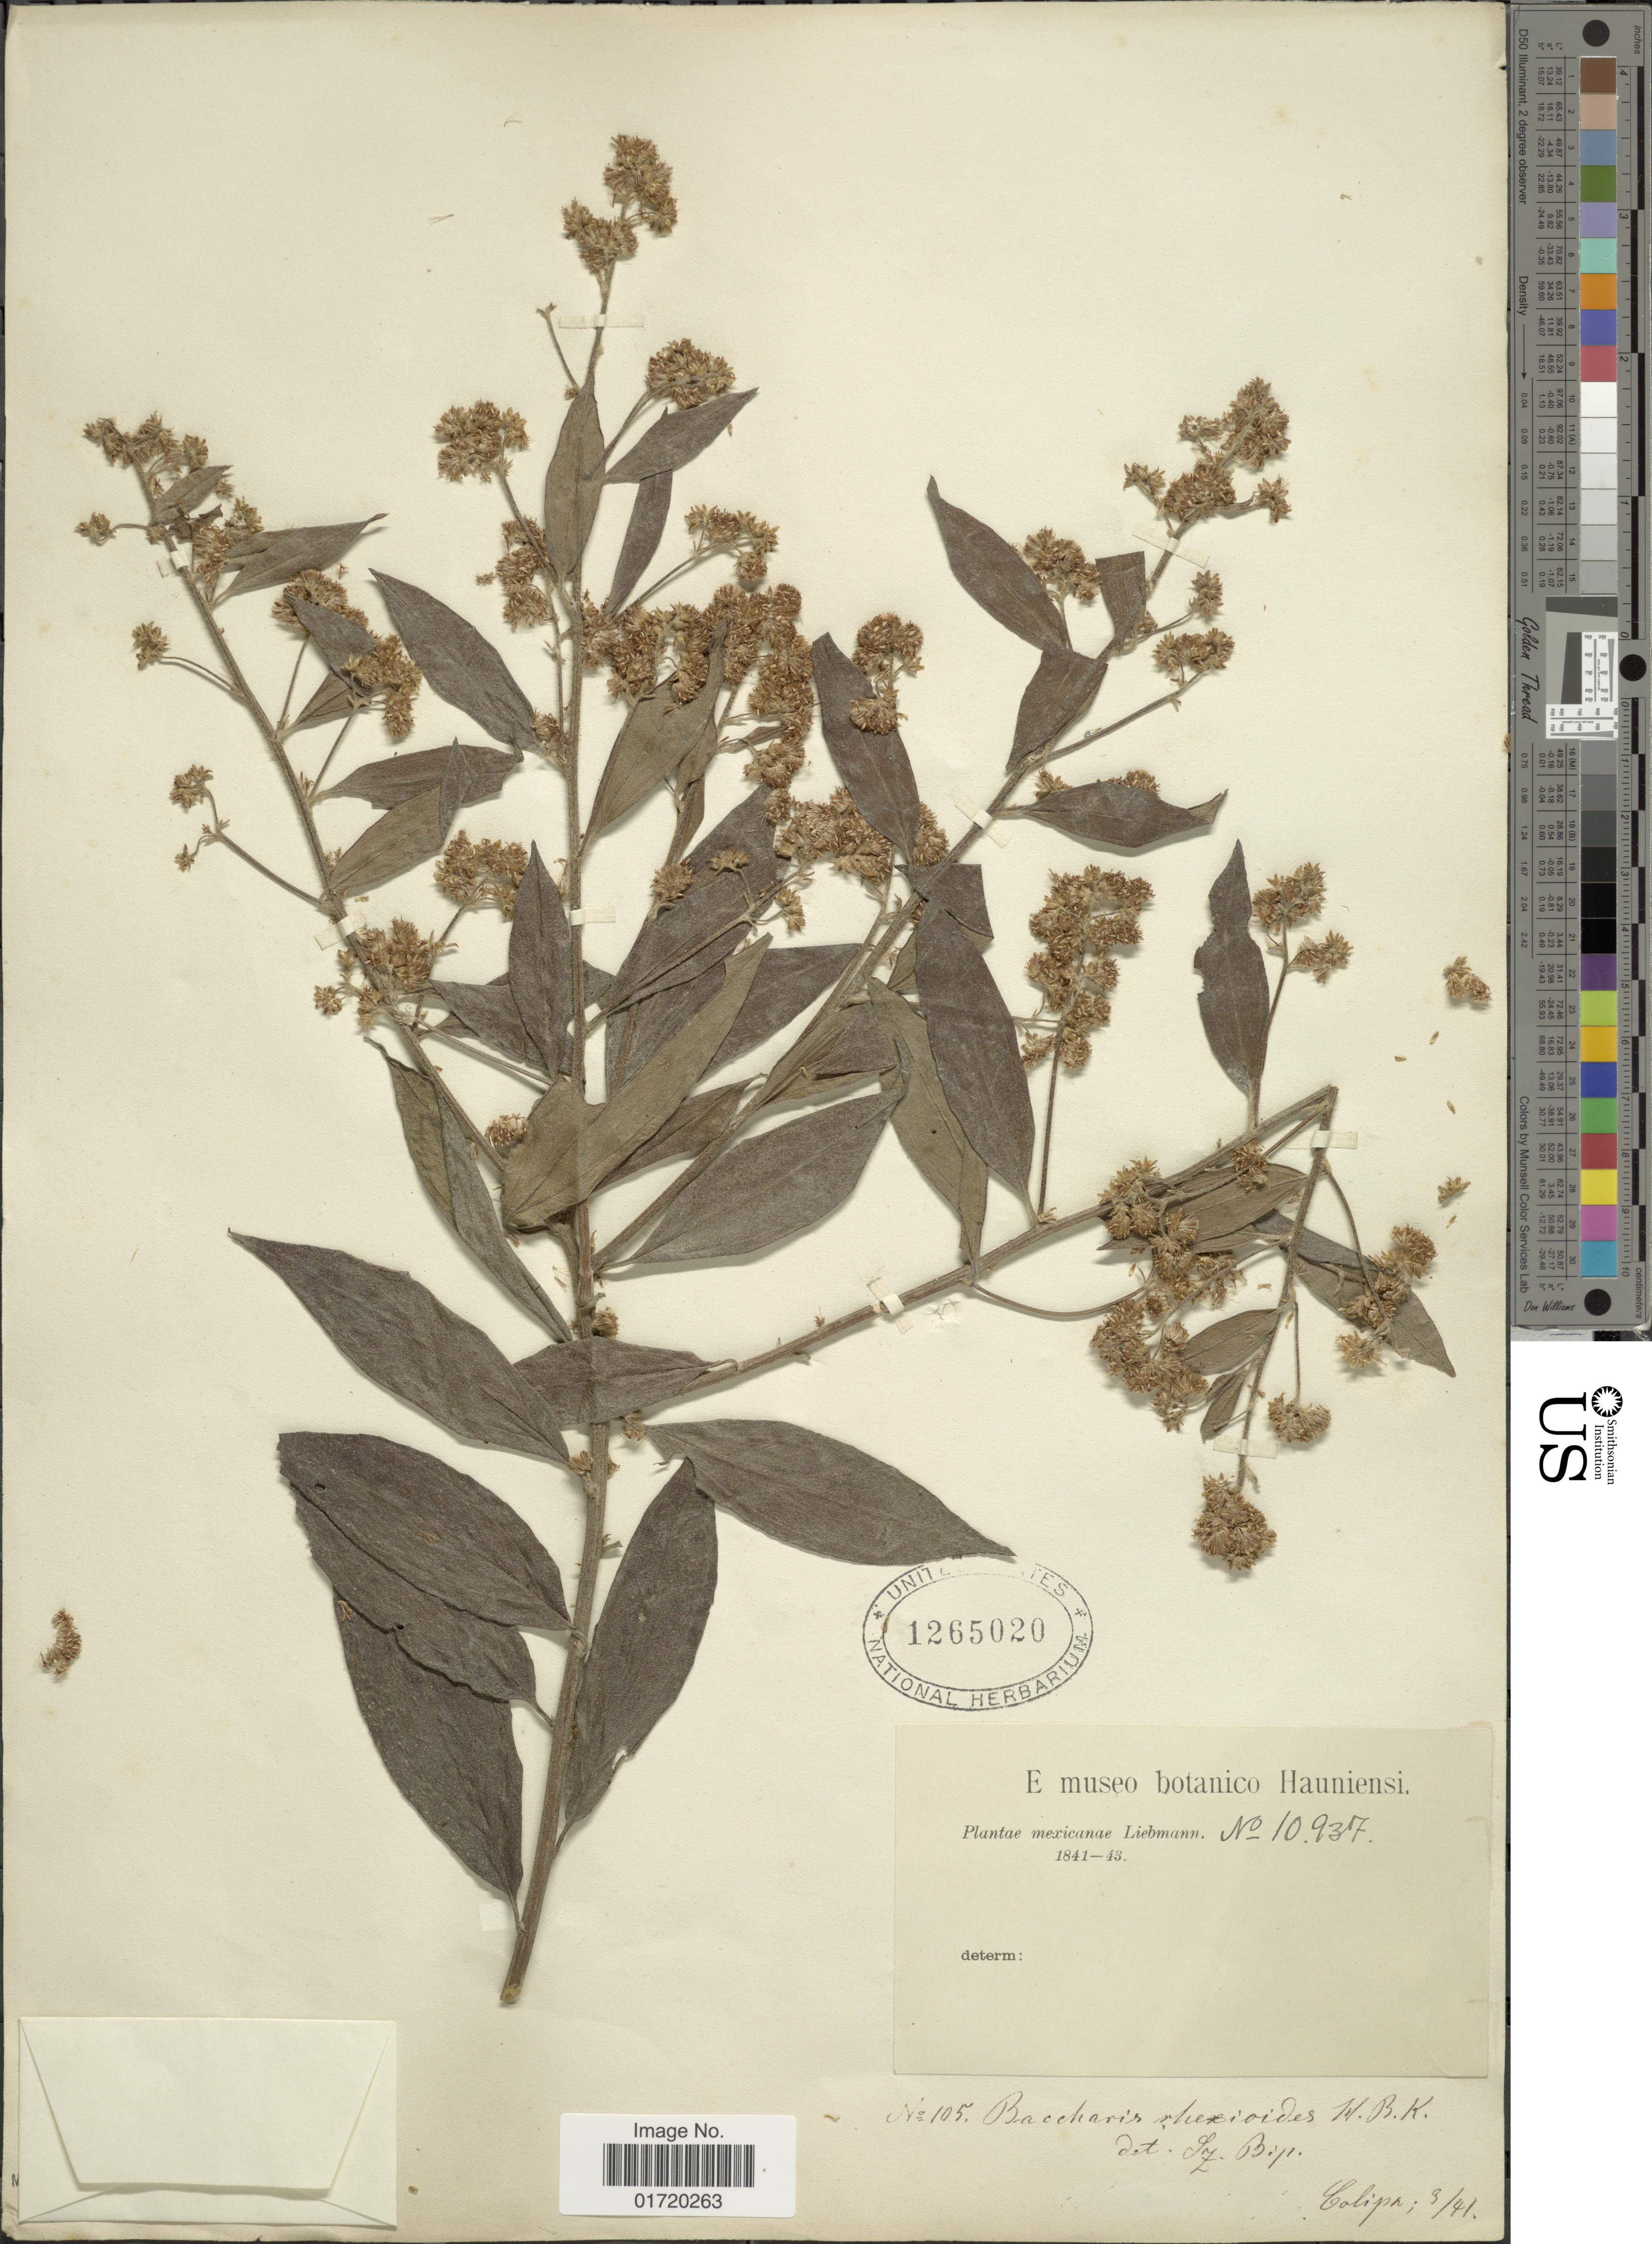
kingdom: Plantae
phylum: Tracheophyta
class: Magnoliopsida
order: Asterales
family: Asteraceae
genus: Baccharis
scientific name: Baccharis trinervis var. rhexioides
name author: (Kunth) Baker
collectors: Liebmann, --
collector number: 10937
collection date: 1841-03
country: Mexico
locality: Mexicanae, Colipa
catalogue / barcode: US 1265020